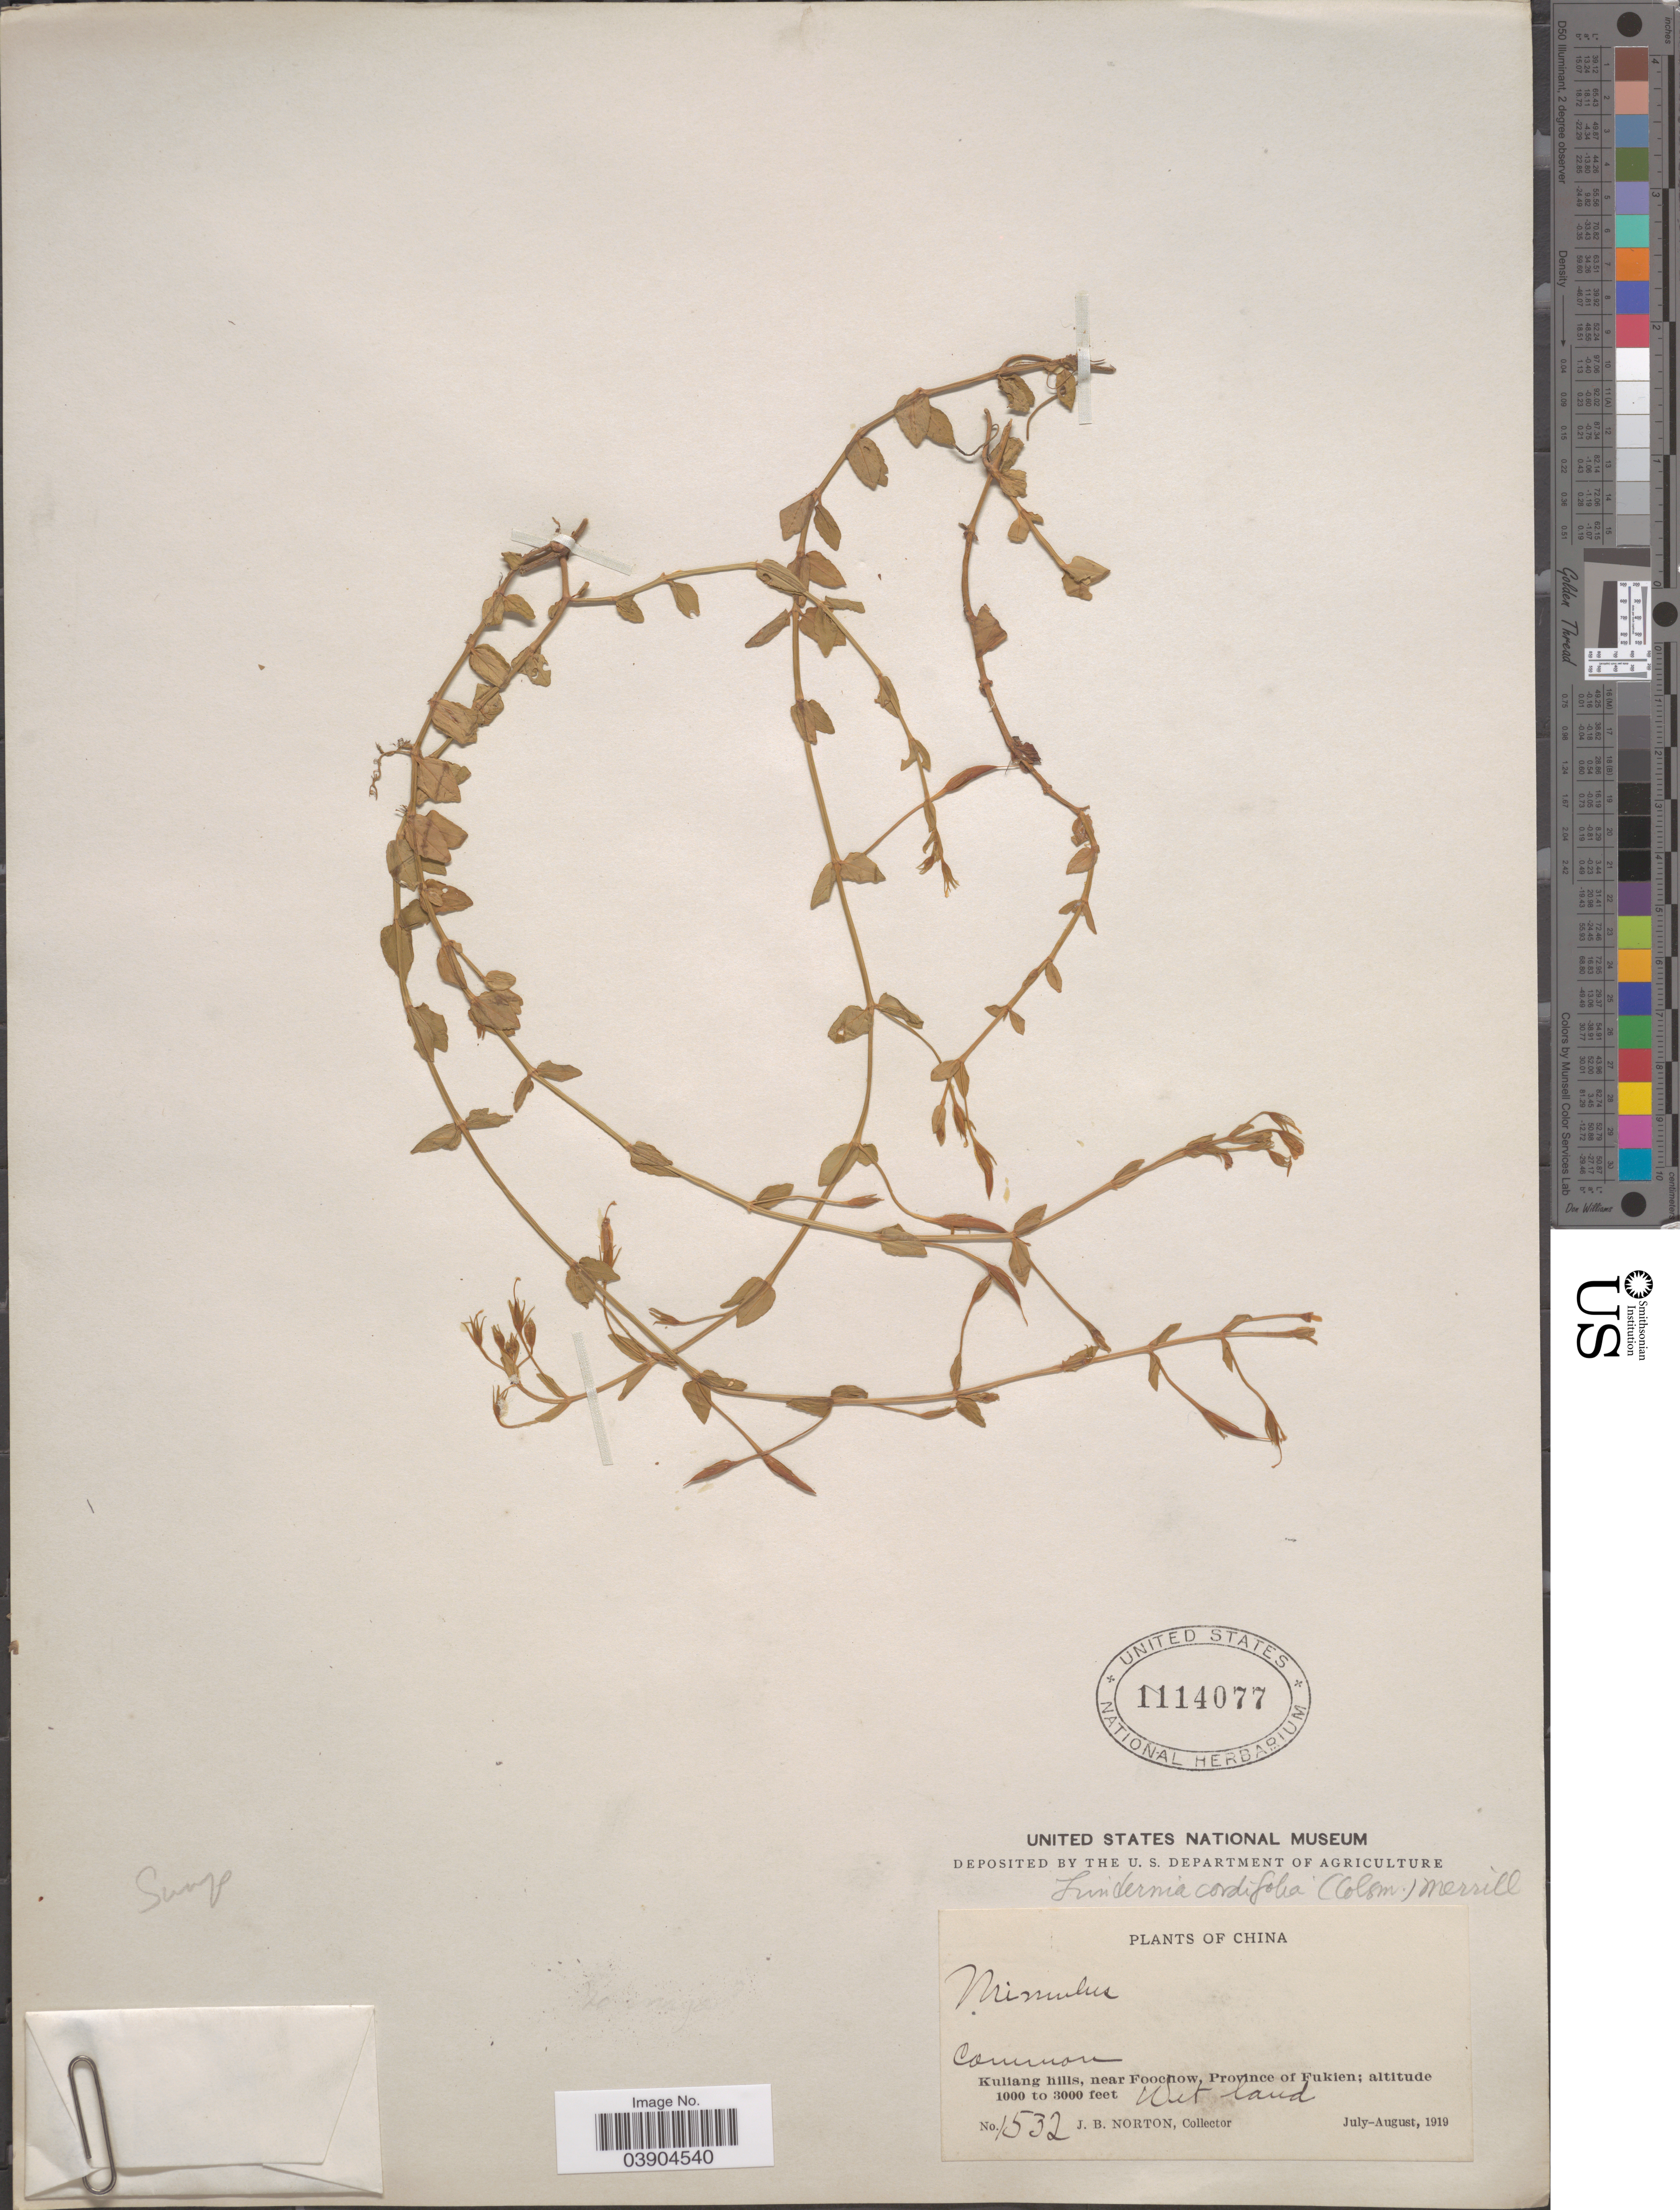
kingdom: Plantae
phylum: Tracheophyta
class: Magnoliopsida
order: Lamiales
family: Linderniaceae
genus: Lindernia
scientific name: Lindernia cordifolia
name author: (Colsm.) Merr.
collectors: J. B. Norton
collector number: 1532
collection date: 1919-07/1919-08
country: China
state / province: Fujian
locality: Kuliang hills, near Foochow.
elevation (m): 305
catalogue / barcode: US 1114077